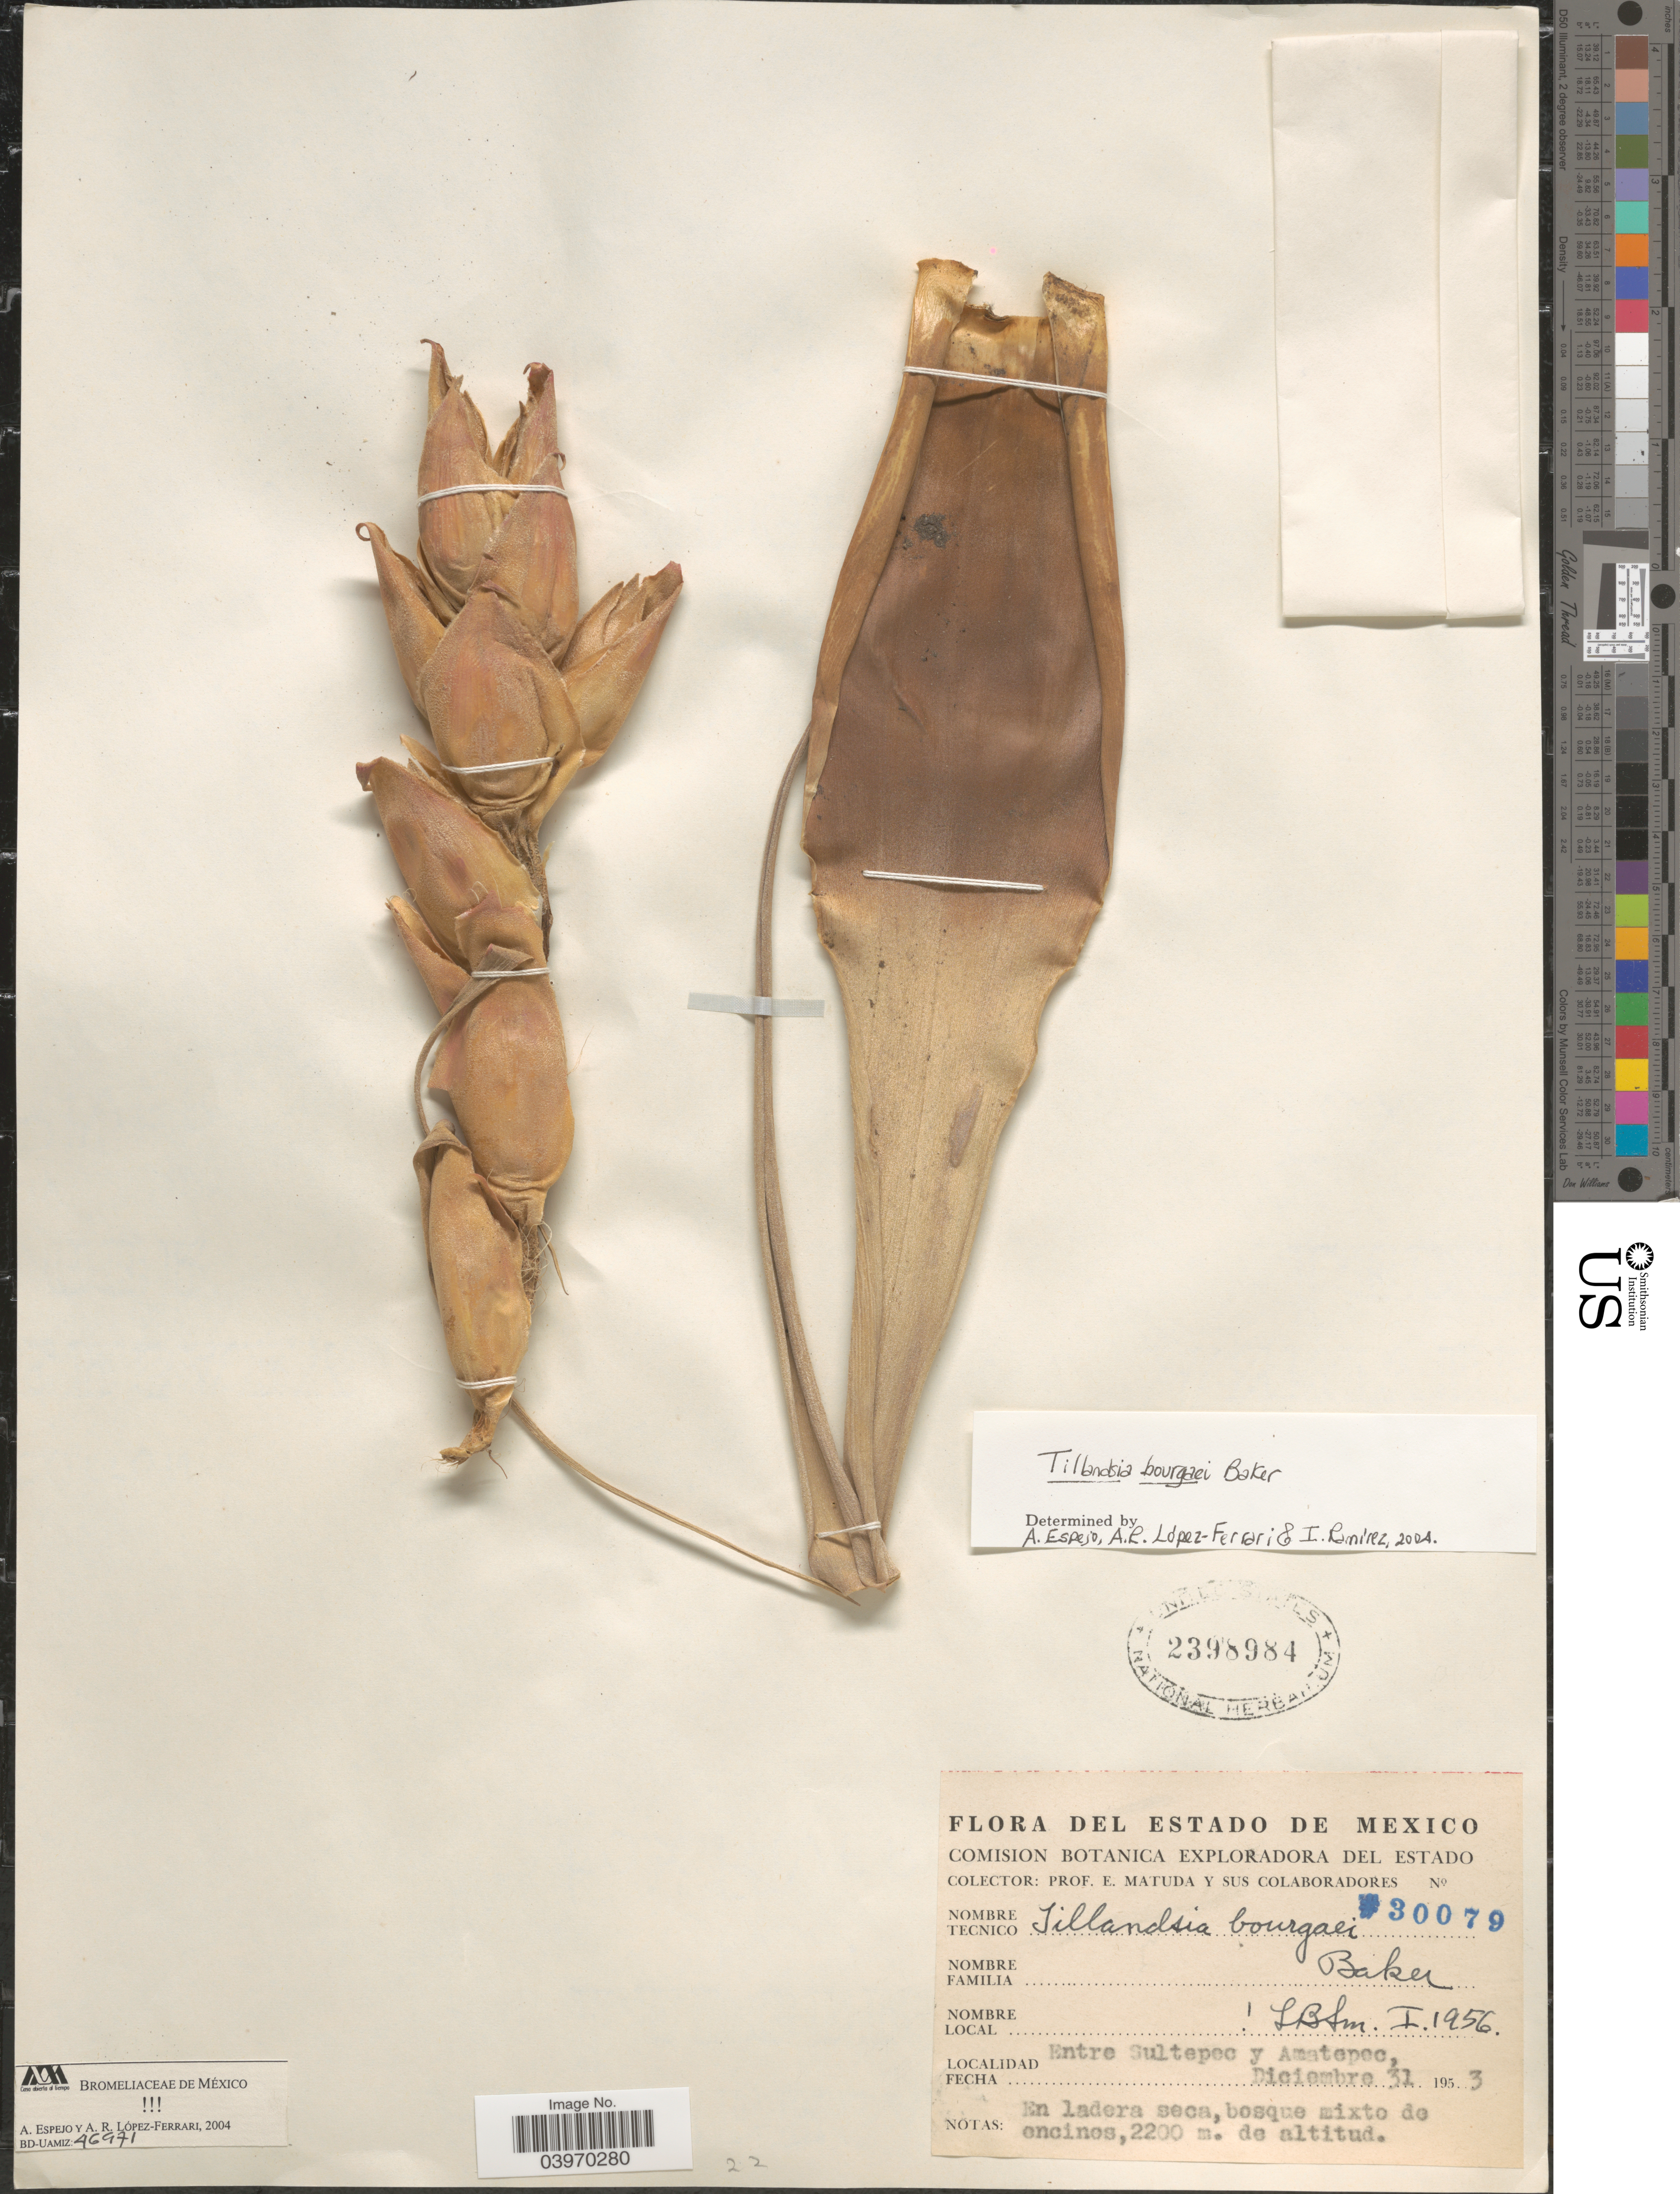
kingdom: Plantae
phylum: Tracheophyta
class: Liliopsida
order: Poales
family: Bromeliaceae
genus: Tillandsia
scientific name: Tillandsia bourgaei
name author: Baker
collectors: E. Matuda & Sus Colaboradores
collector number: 30079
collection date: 1953-12-31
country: Mexico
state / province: México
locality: Entre Sultepec y Amatepec.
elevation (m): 2200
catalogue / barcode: US 2398984